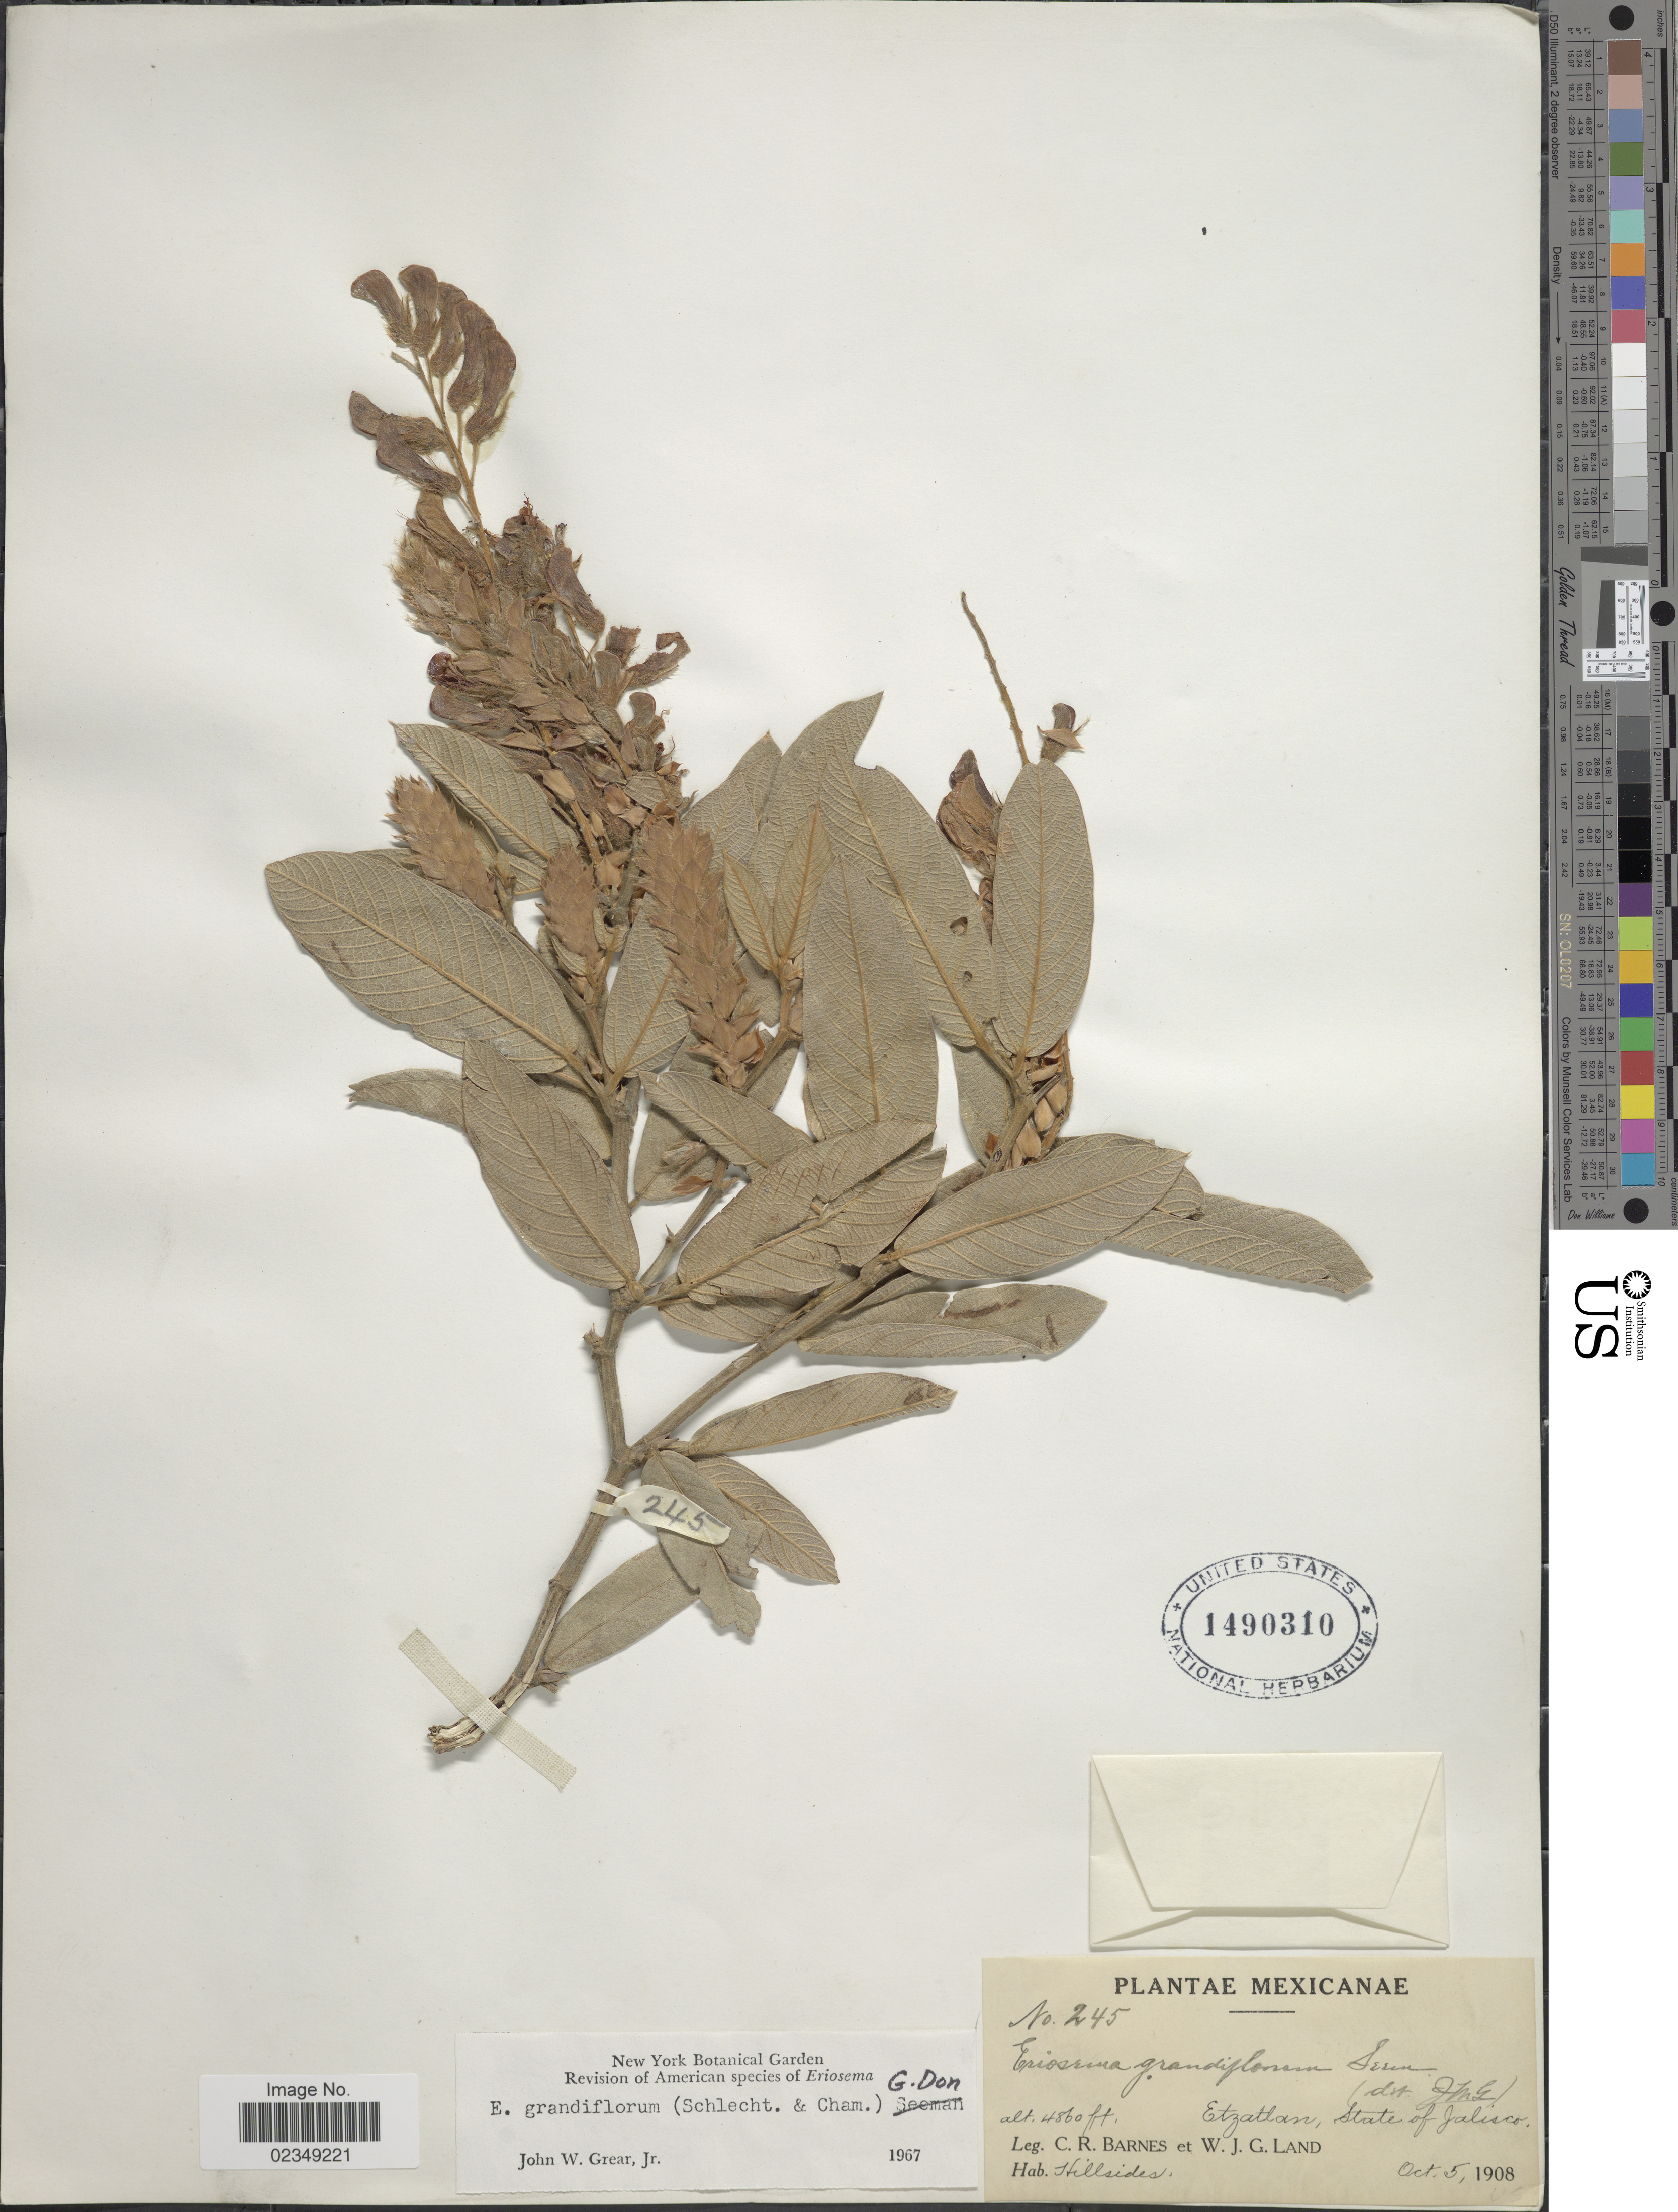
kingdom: Plantae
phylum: Tracheophyta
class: Magnoliopsida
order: Fabales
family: Fabaceae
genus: Eriosema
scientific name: Eriosema grandiflorum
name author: (Schltdl. & Cham.) G. Don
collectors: C. R. Barnes & W. J. G. Land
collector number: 245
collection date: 1908-10-05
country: Mexico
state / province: Jalisco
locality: Eztatlan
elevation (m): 1481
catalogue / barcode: US 1490310